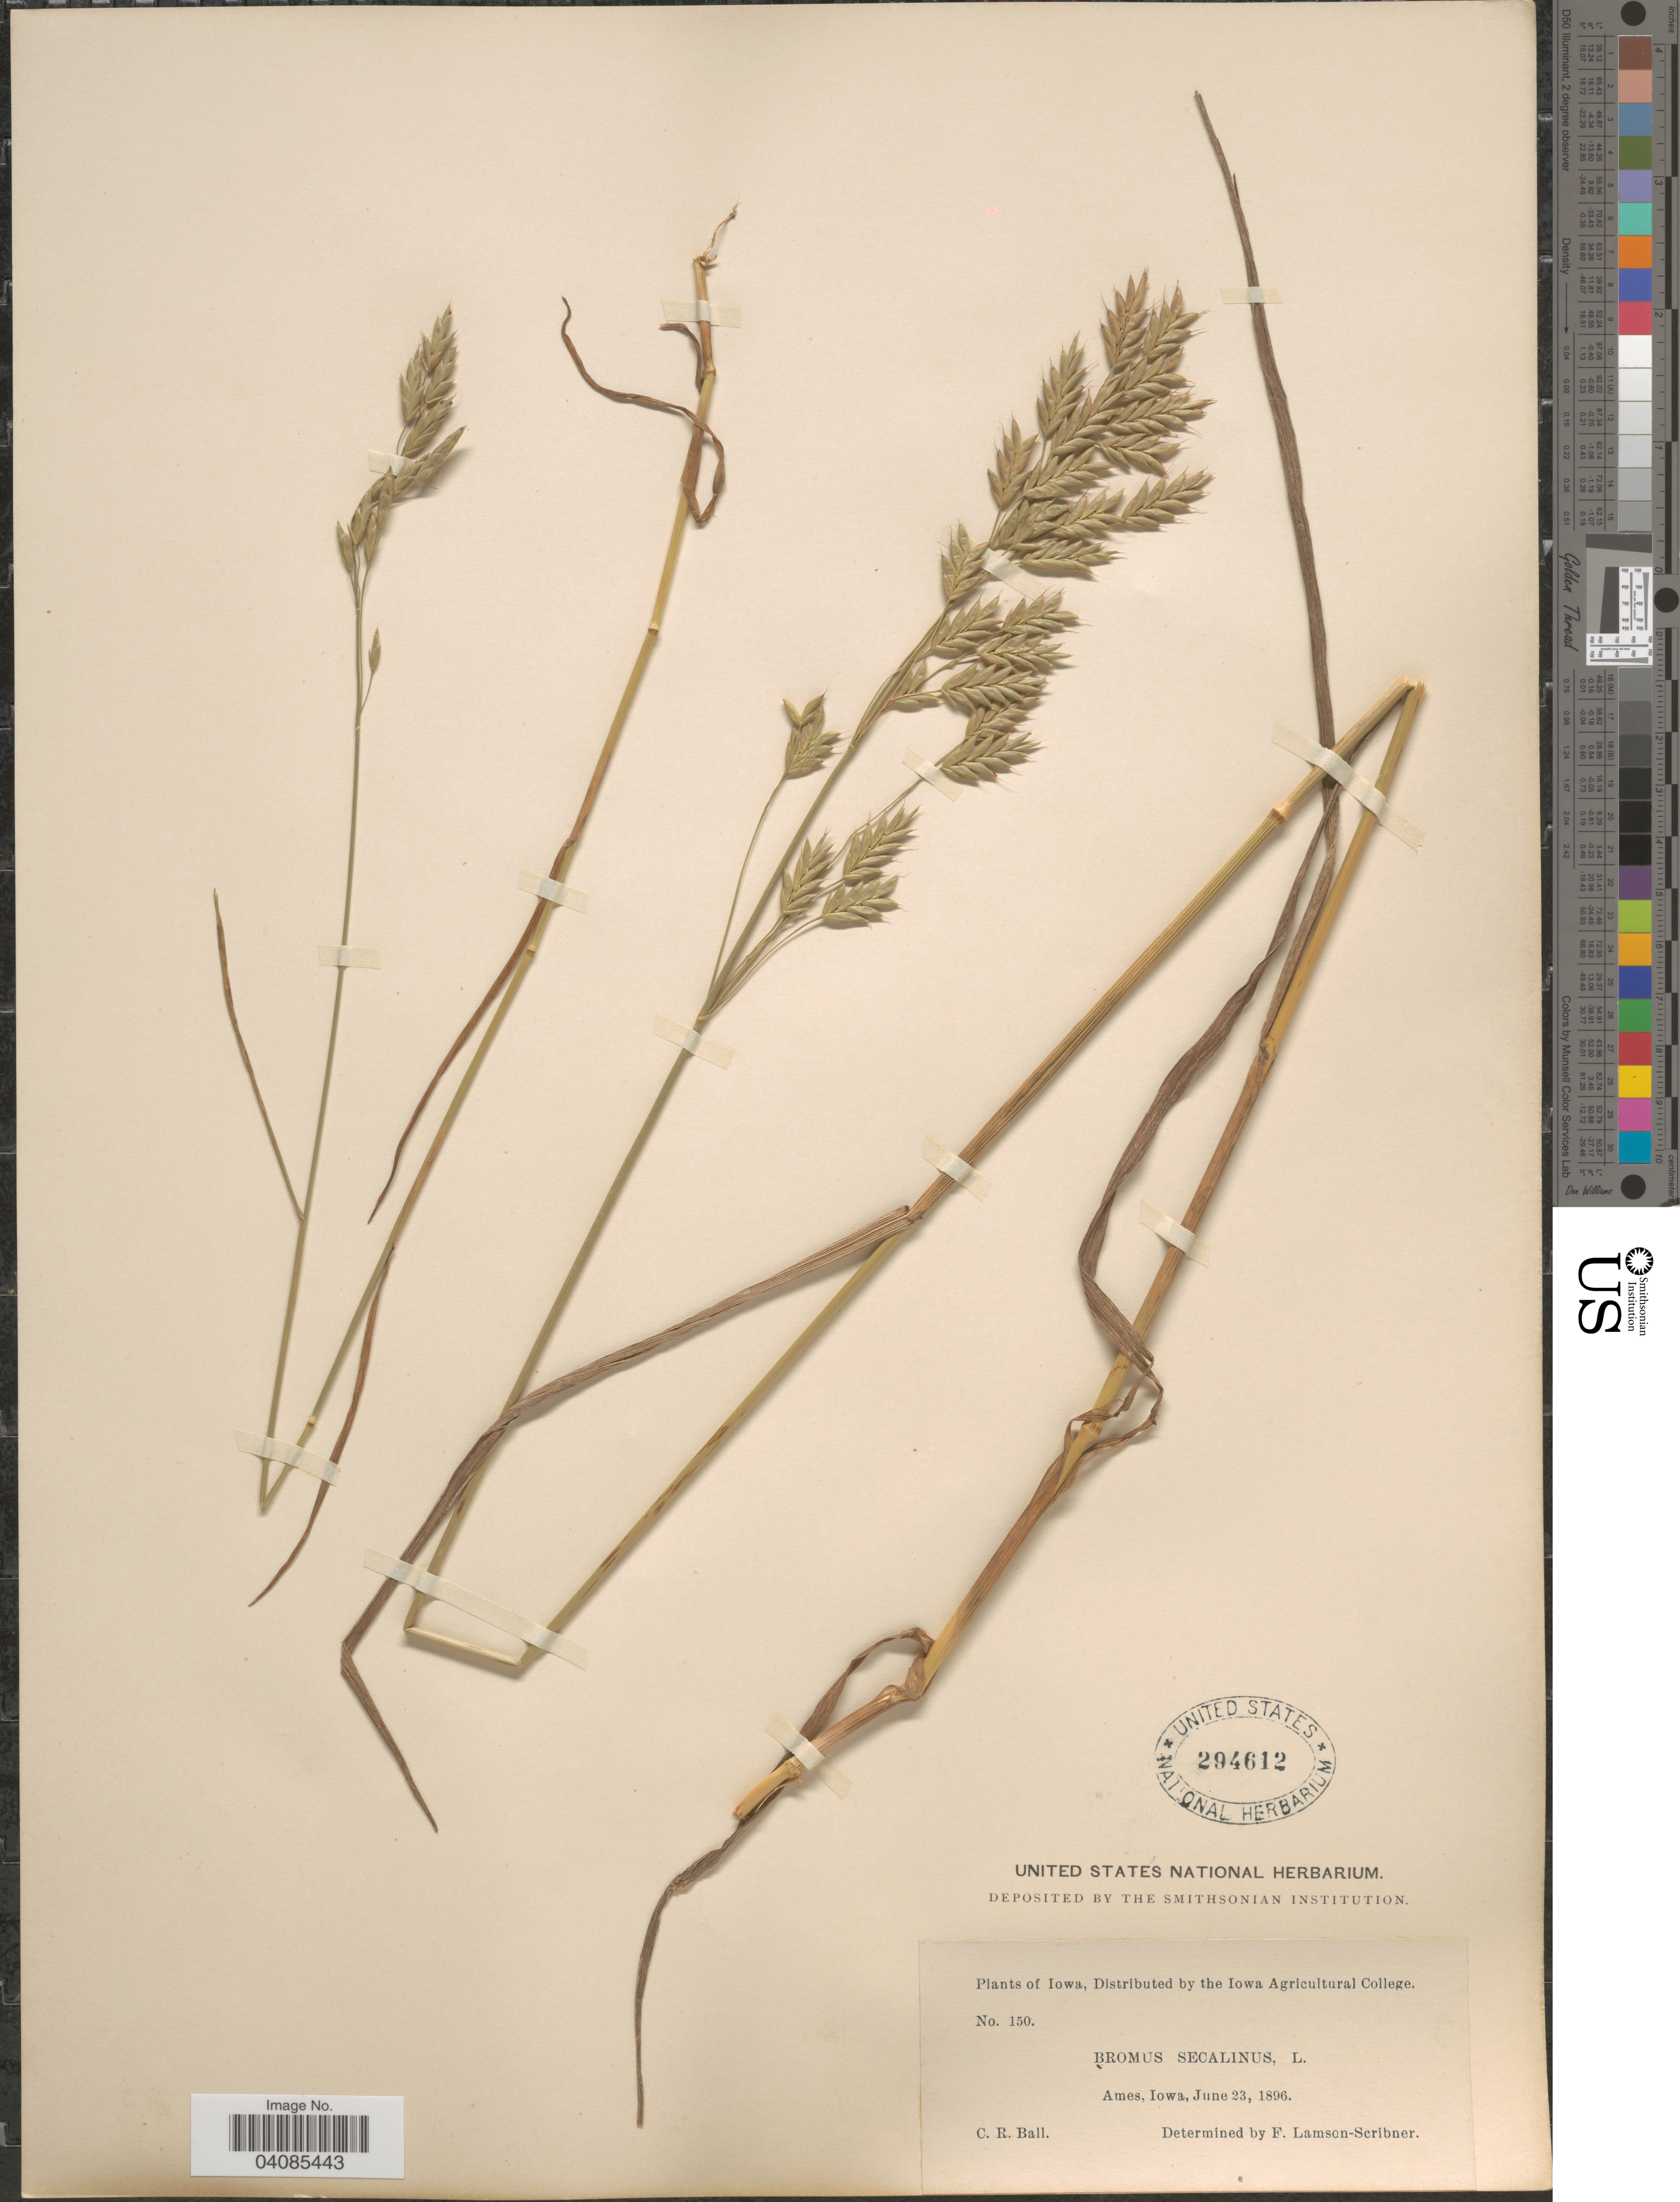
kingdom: Plantae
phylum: Tracheophyta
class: Liliopsida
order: Poales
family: Poaceae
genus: Bromus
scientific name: Bromus secalinus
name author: L.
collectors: C. R. Ball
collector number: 150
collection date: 1896-06-23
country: United States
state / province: Iowa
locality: Ames.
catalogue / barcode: US 294612